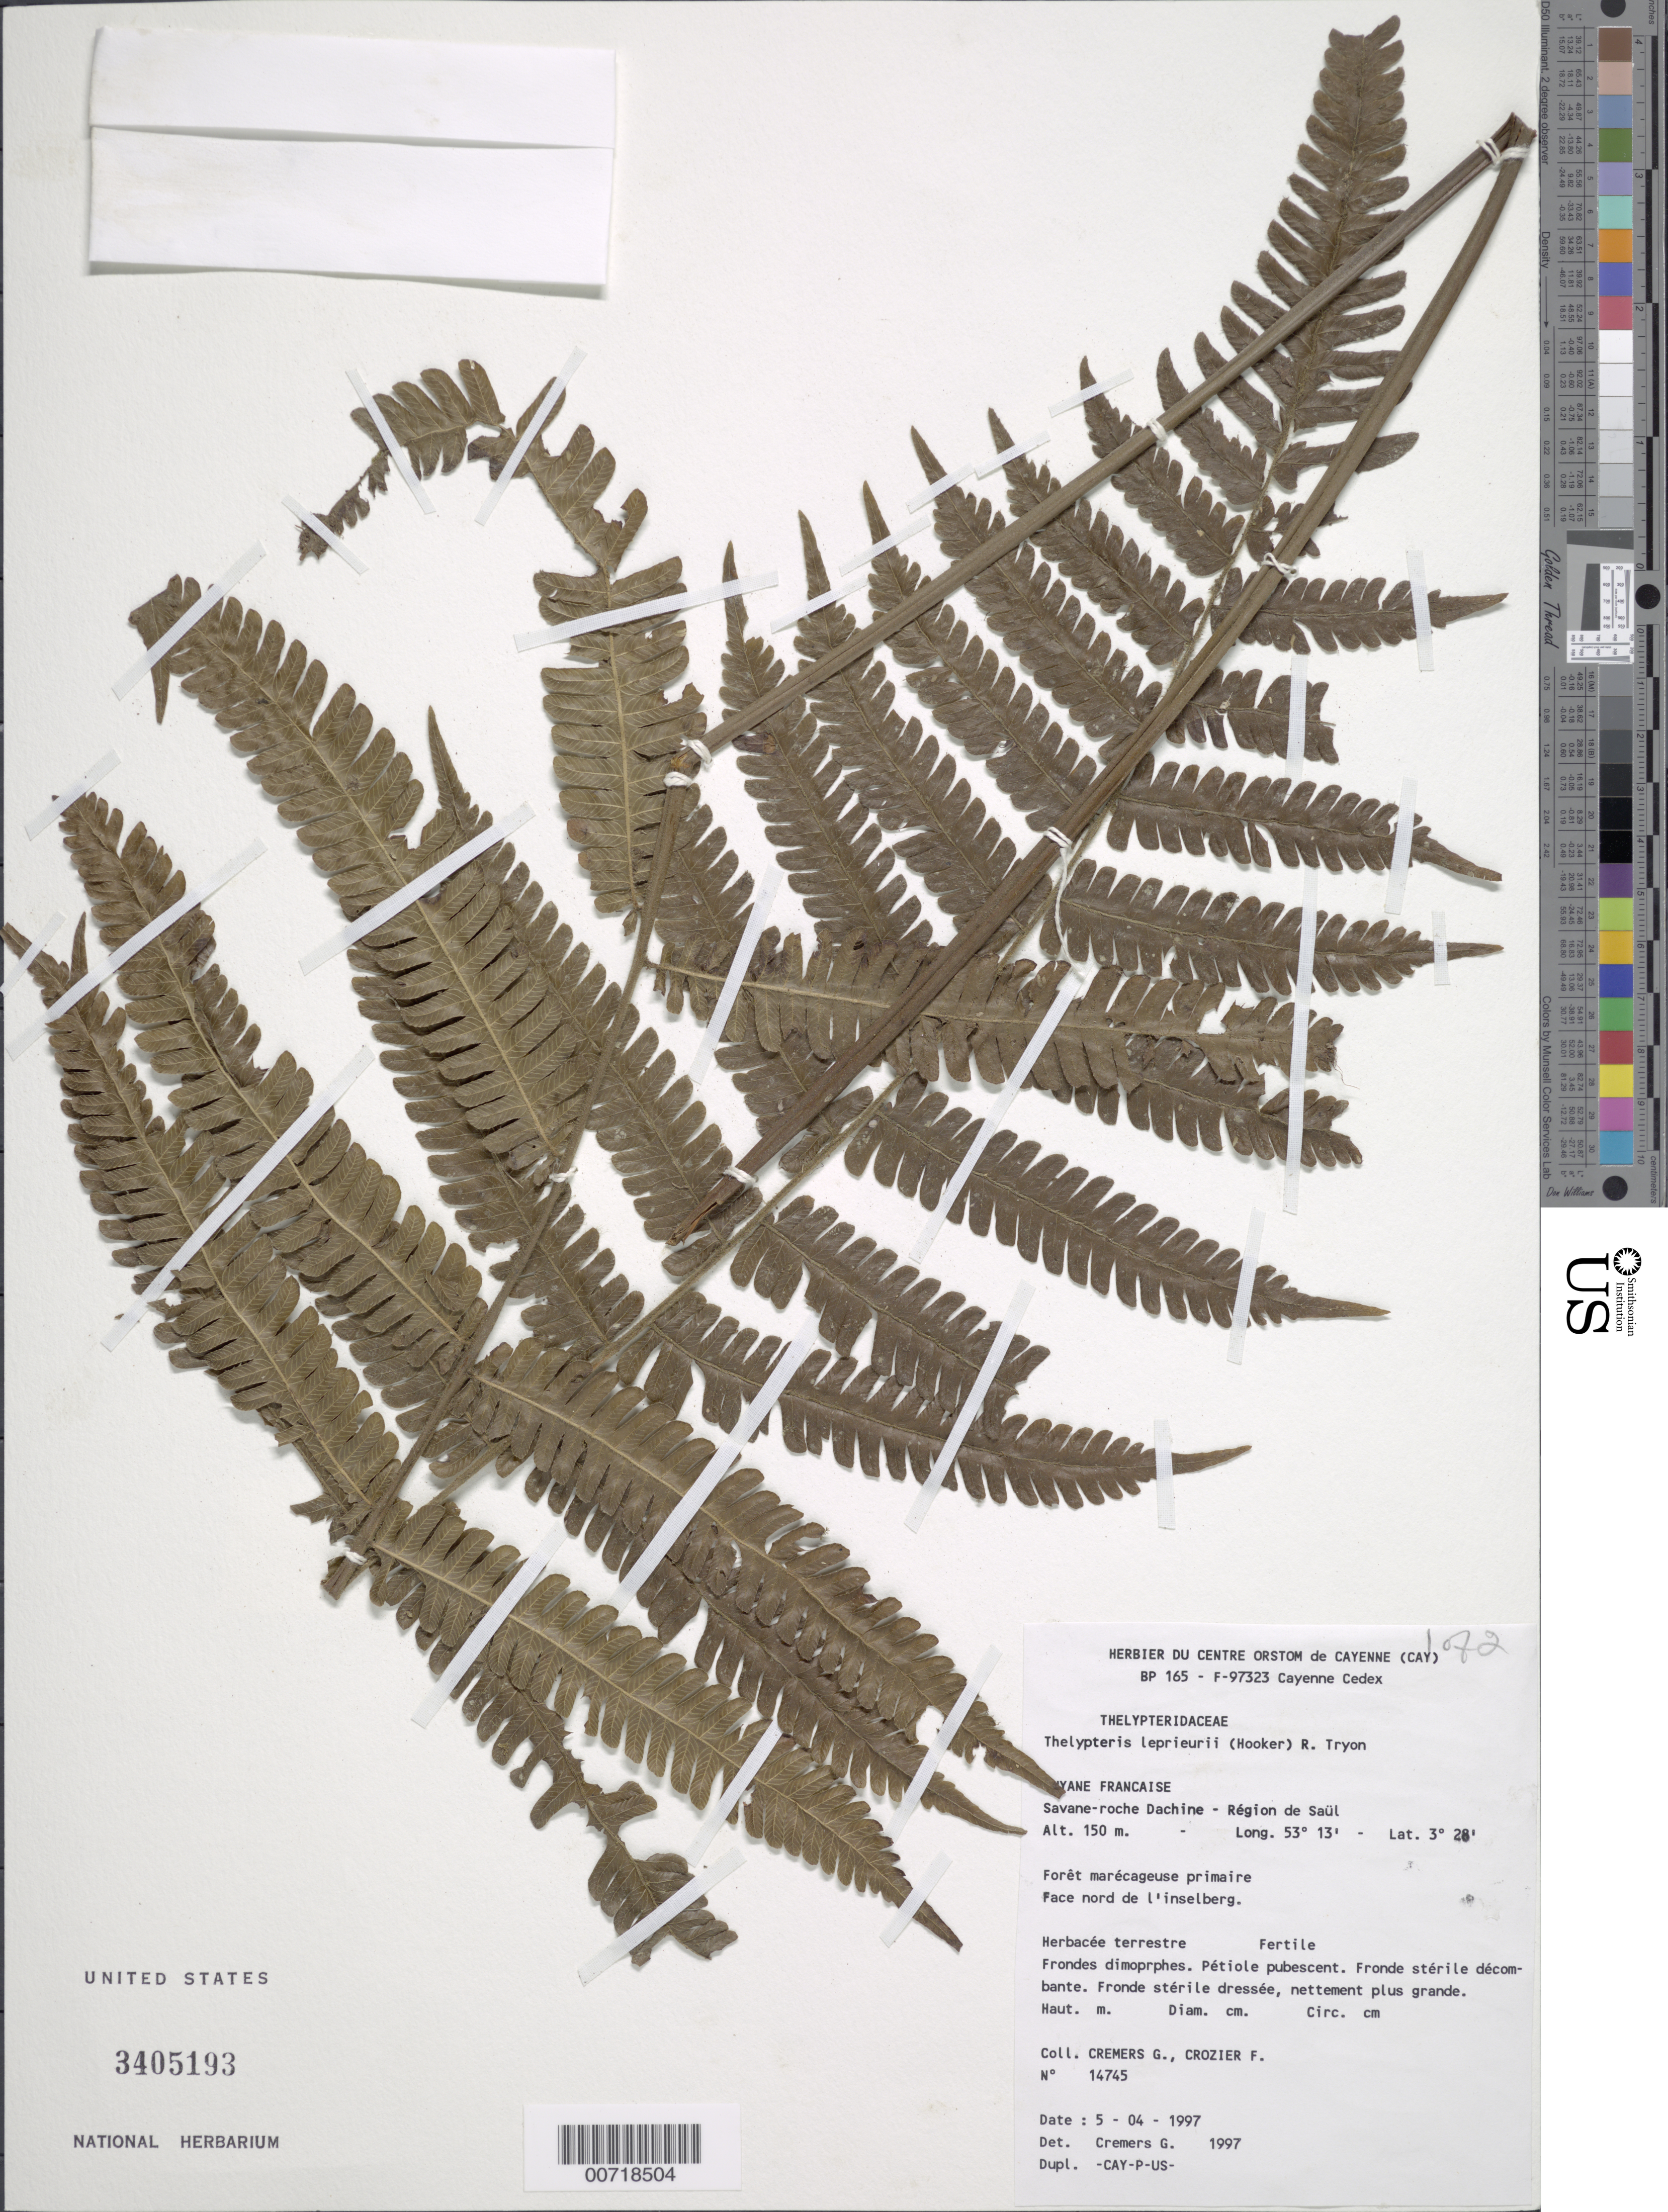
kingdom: Plantae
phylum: Tracheophyta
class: Polypodiopsida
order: Polypodiales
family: Thelypteridaceae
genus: Steiropteris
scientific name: Steiropteris leprieurii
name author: (Hook. f.) Pic. Serm.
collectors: G. Cremers & F. Crozier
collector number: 14745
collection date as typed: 5-Apr-97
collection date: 1997-04-05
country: French Guiana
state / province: Saint-Laurent-du-Maroni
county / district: Saül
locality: Saül, savane-roche Dachine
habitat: Forest marécageuse primaire, face N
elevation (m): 150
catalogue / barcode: US 3405193